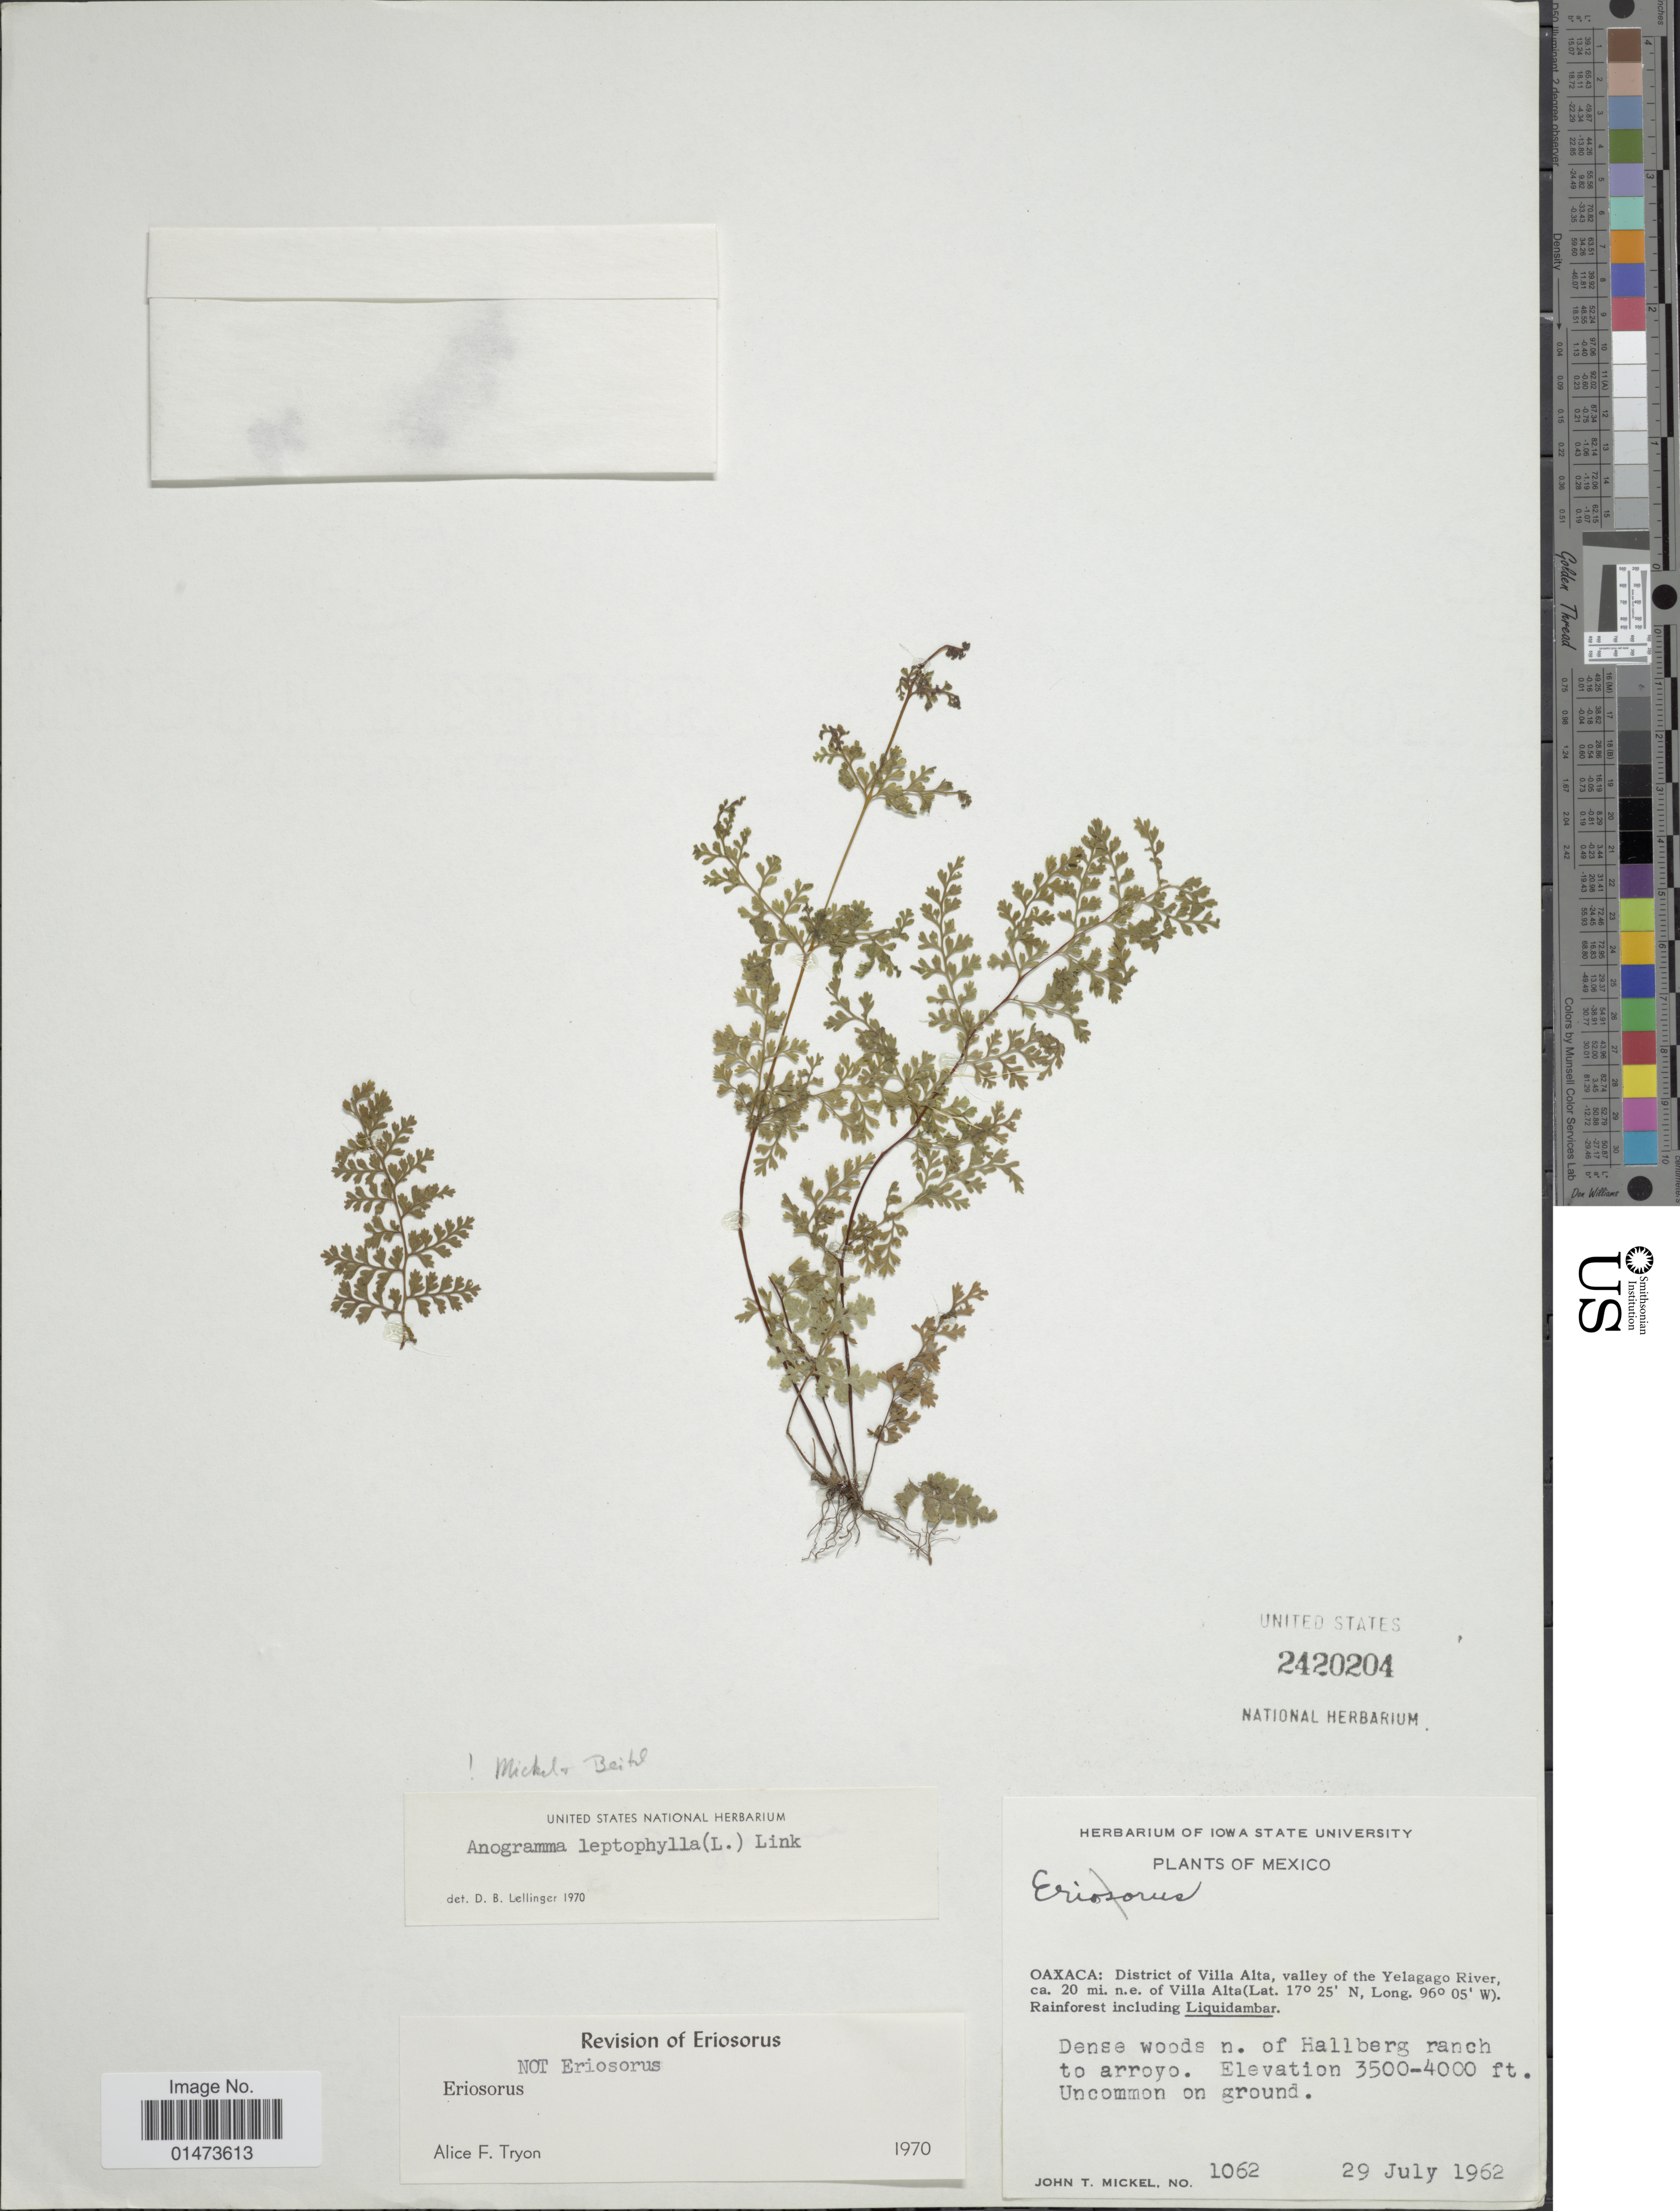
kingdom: Plantae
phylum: Tracheophyta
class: Polypodiopsida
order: Polypodiales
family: Pteridaceae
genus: Anogramma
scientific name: Anogramma leptophylla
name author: (L.) Link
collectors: J. T. Mickel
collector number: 1062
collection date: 1962-07-29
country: Mexico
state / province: Oaxaca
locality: District of Villa Alta, valley of the Yelagago River, ca. 20 mi. n.e. of Villa Alta, dense woods n. of Hallberg ranch to arroyo.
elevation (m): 1067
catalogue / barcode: US 2420204